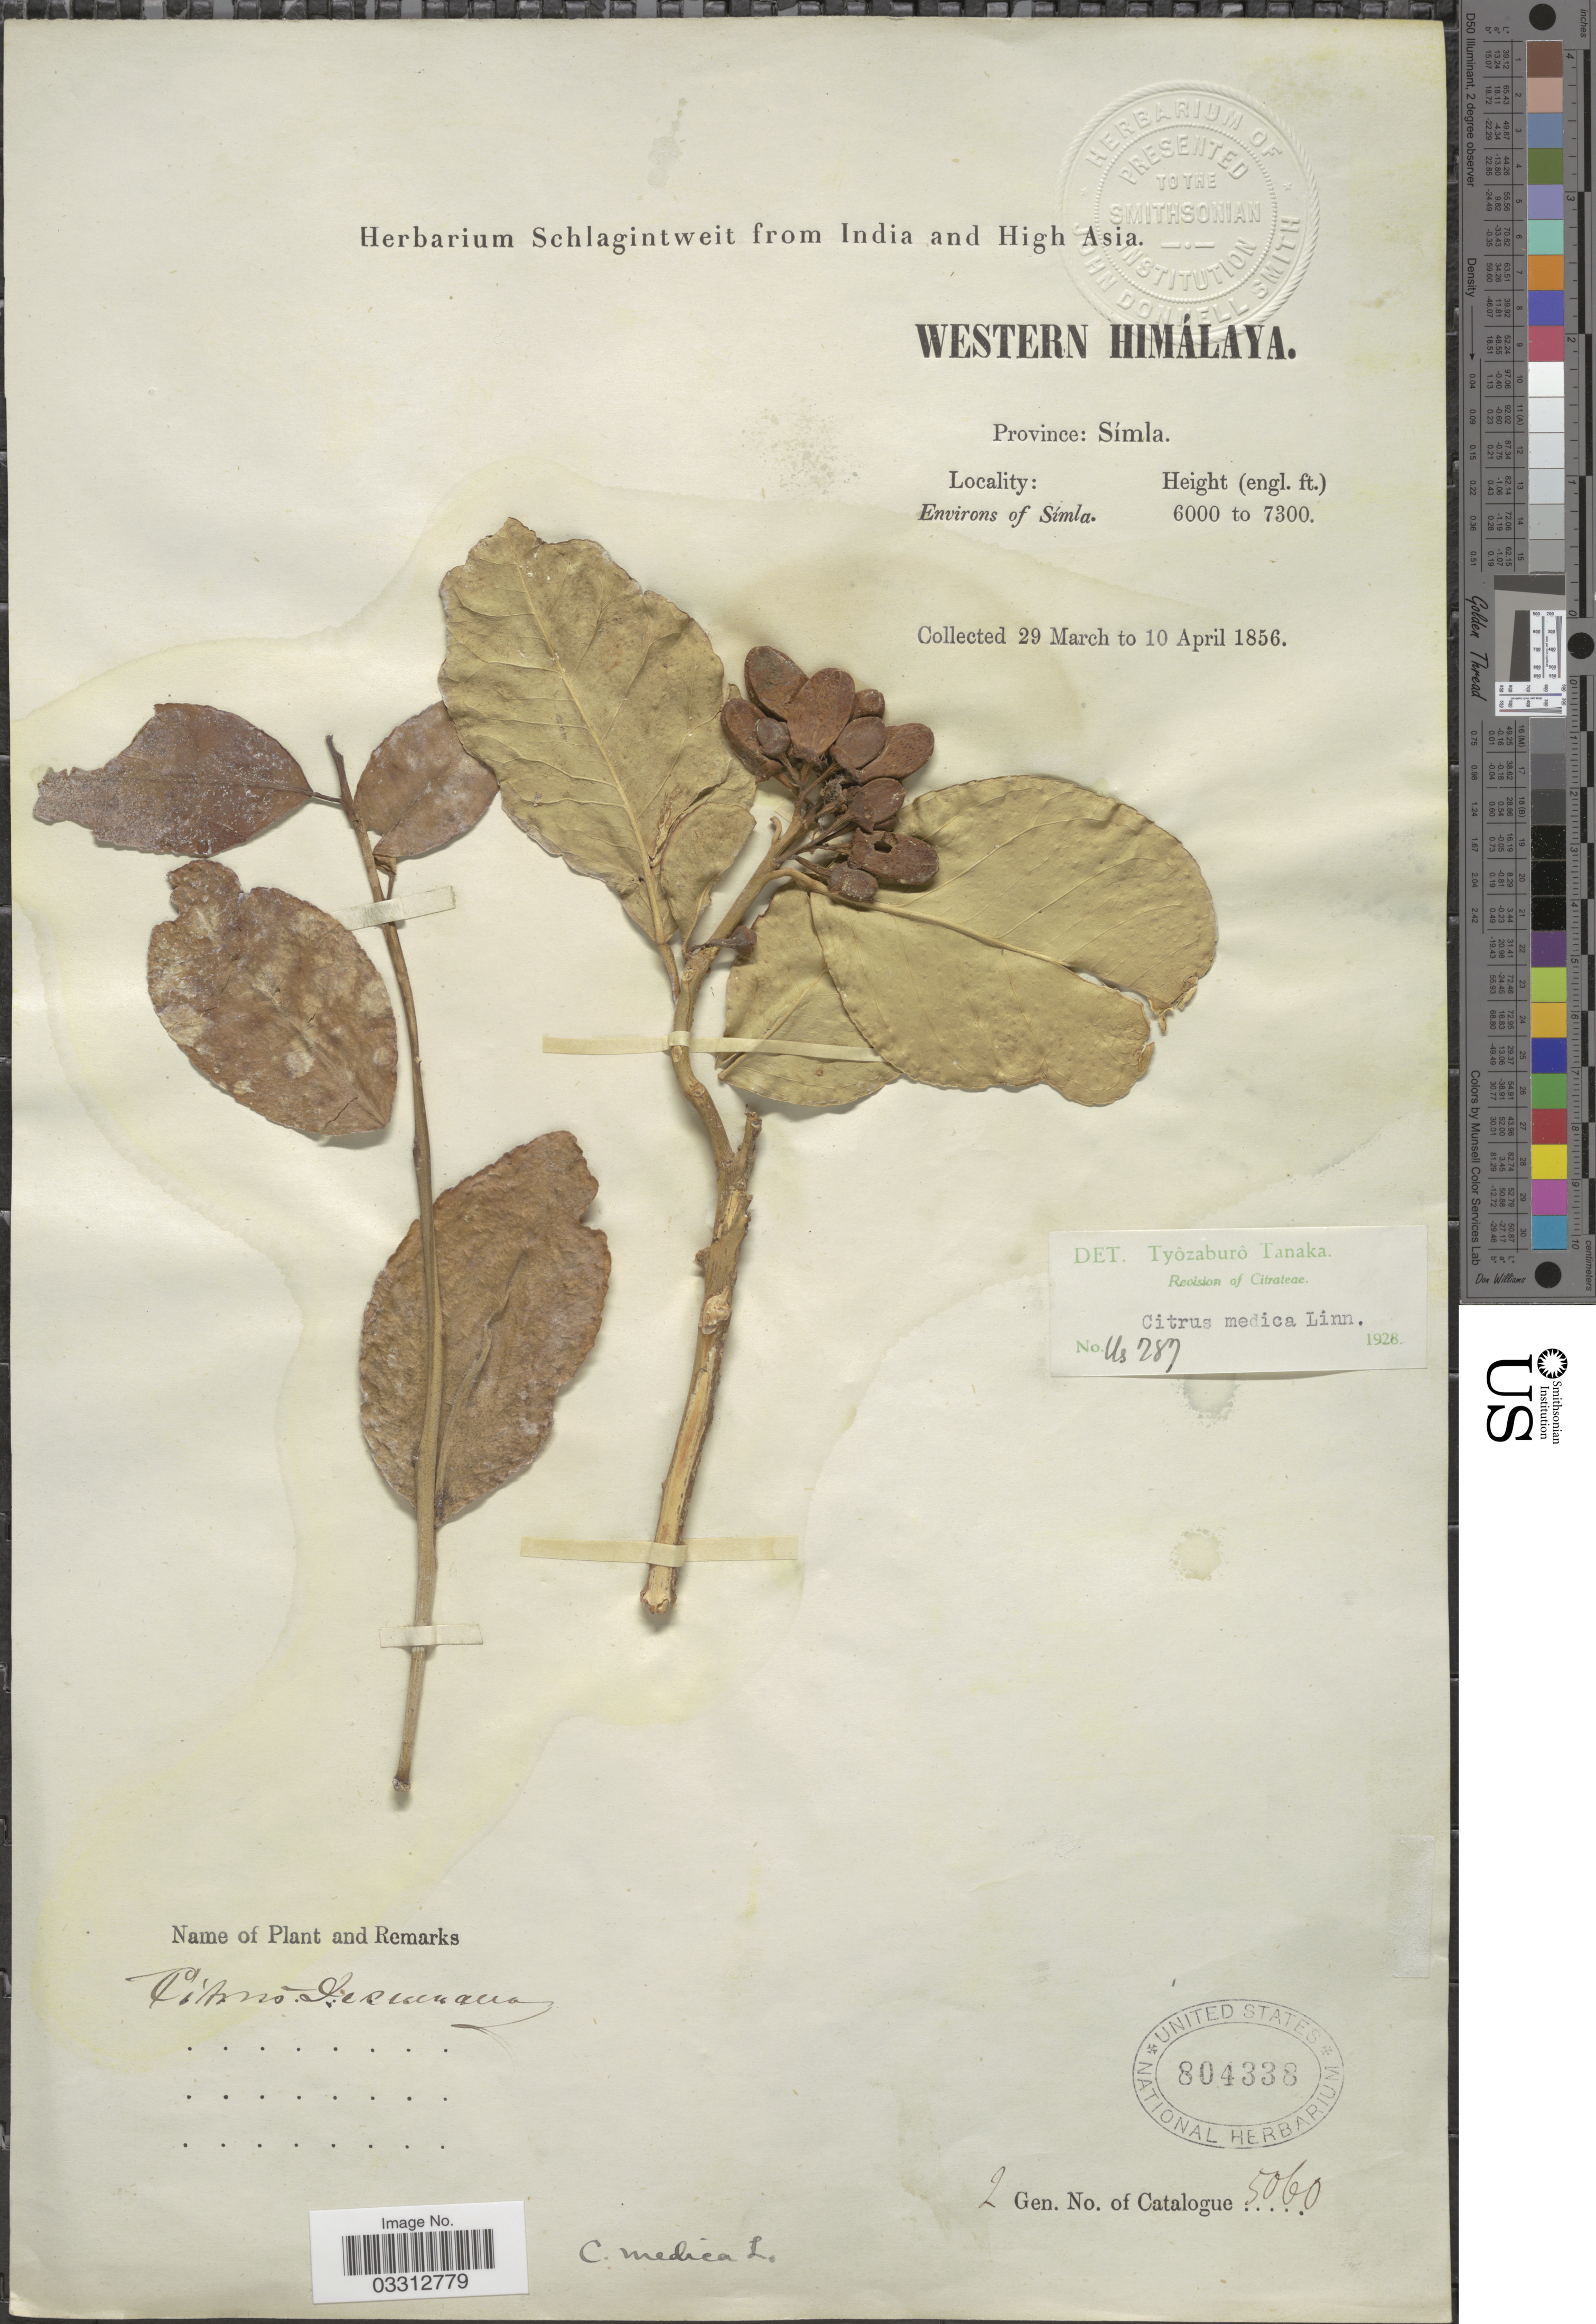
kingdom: Plantae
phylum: Tracheophyta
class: Magnoliopsida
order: Sapindales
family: Rutaceae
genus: Citrus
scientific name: Citrus medica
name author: L.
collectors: ex herb. Schlagintweit from India and High Asia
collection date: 1856-03-29/1856-04-10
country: India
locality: Western Himalaya. Province: Símla. Environs of Símla.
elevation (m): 1829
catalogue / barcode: US 804338